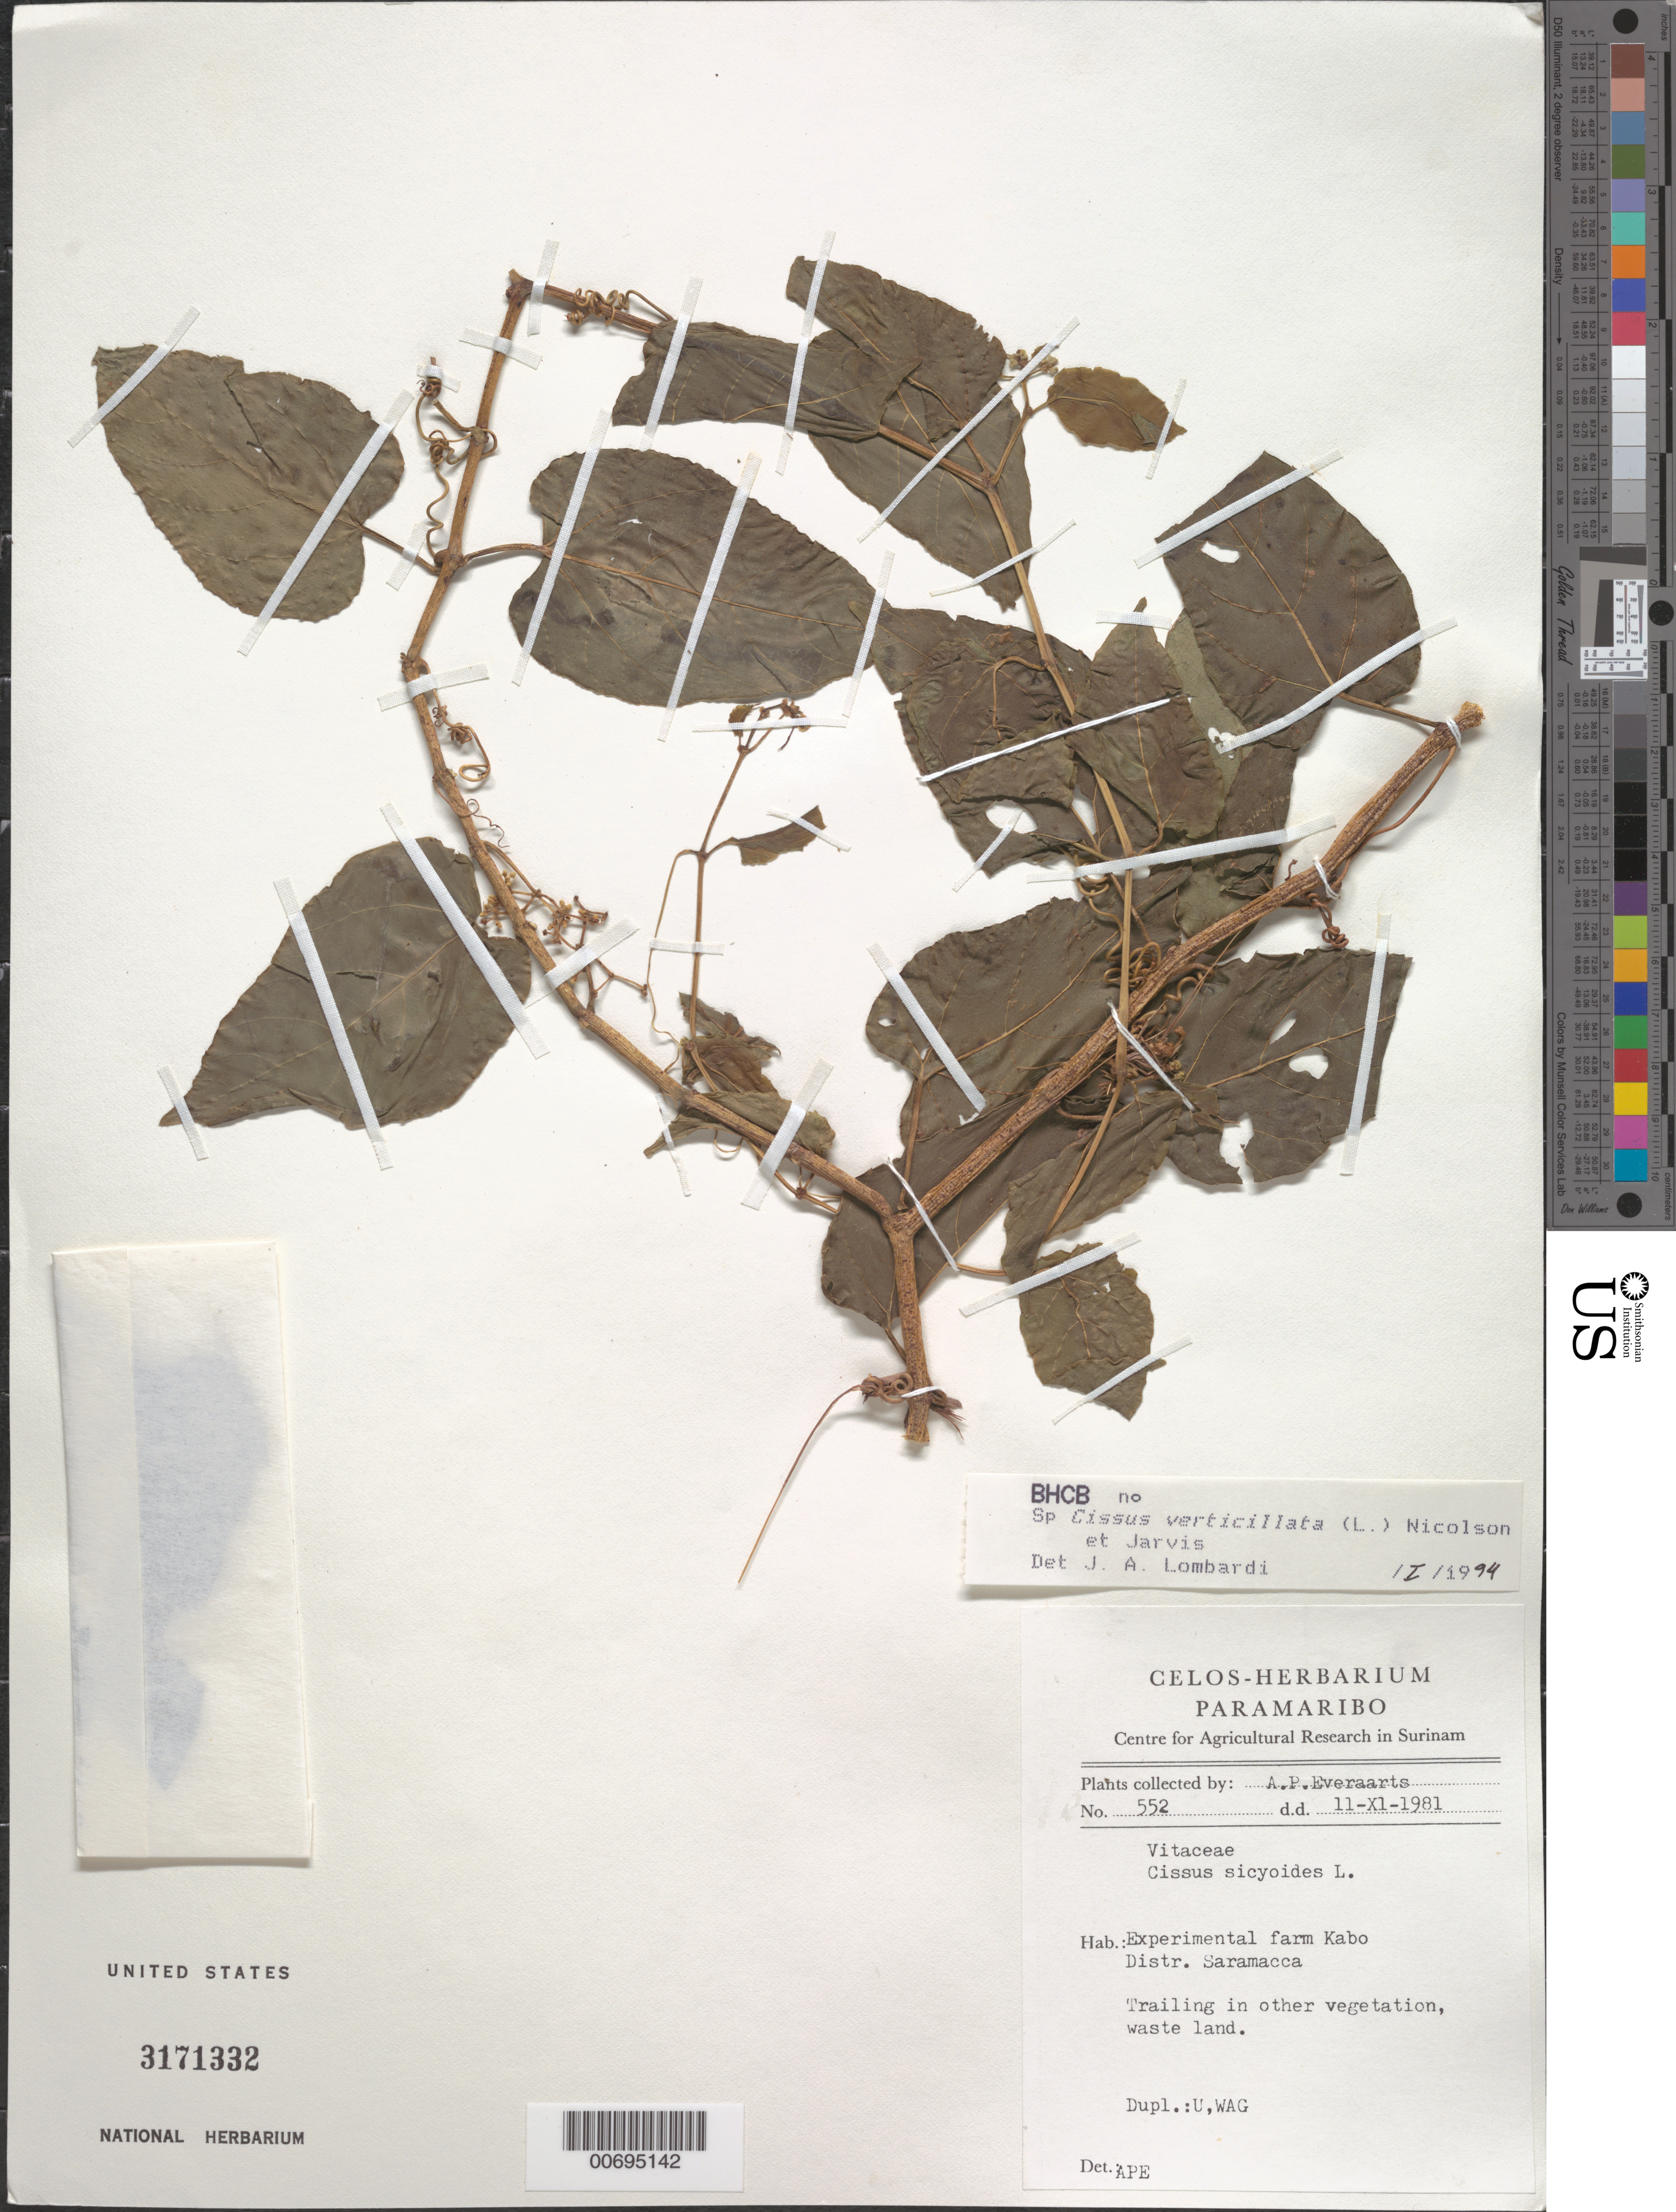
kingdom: Plantae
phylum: Tracheophyta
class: Magnoliopsida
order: Vitales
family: Vitaceae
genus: Cissus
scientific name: Cissus verticillata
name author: (L.) Nicolson & C.E. Jarvis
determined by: Lombardi, Julio A.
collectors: A. Everaarts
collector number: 552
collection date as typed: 11-Nov-81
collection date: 1981-11-11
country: Suriname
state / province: Saramacca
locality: Kabo Experimental Farm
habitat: Waste land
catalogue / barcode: US 3171332